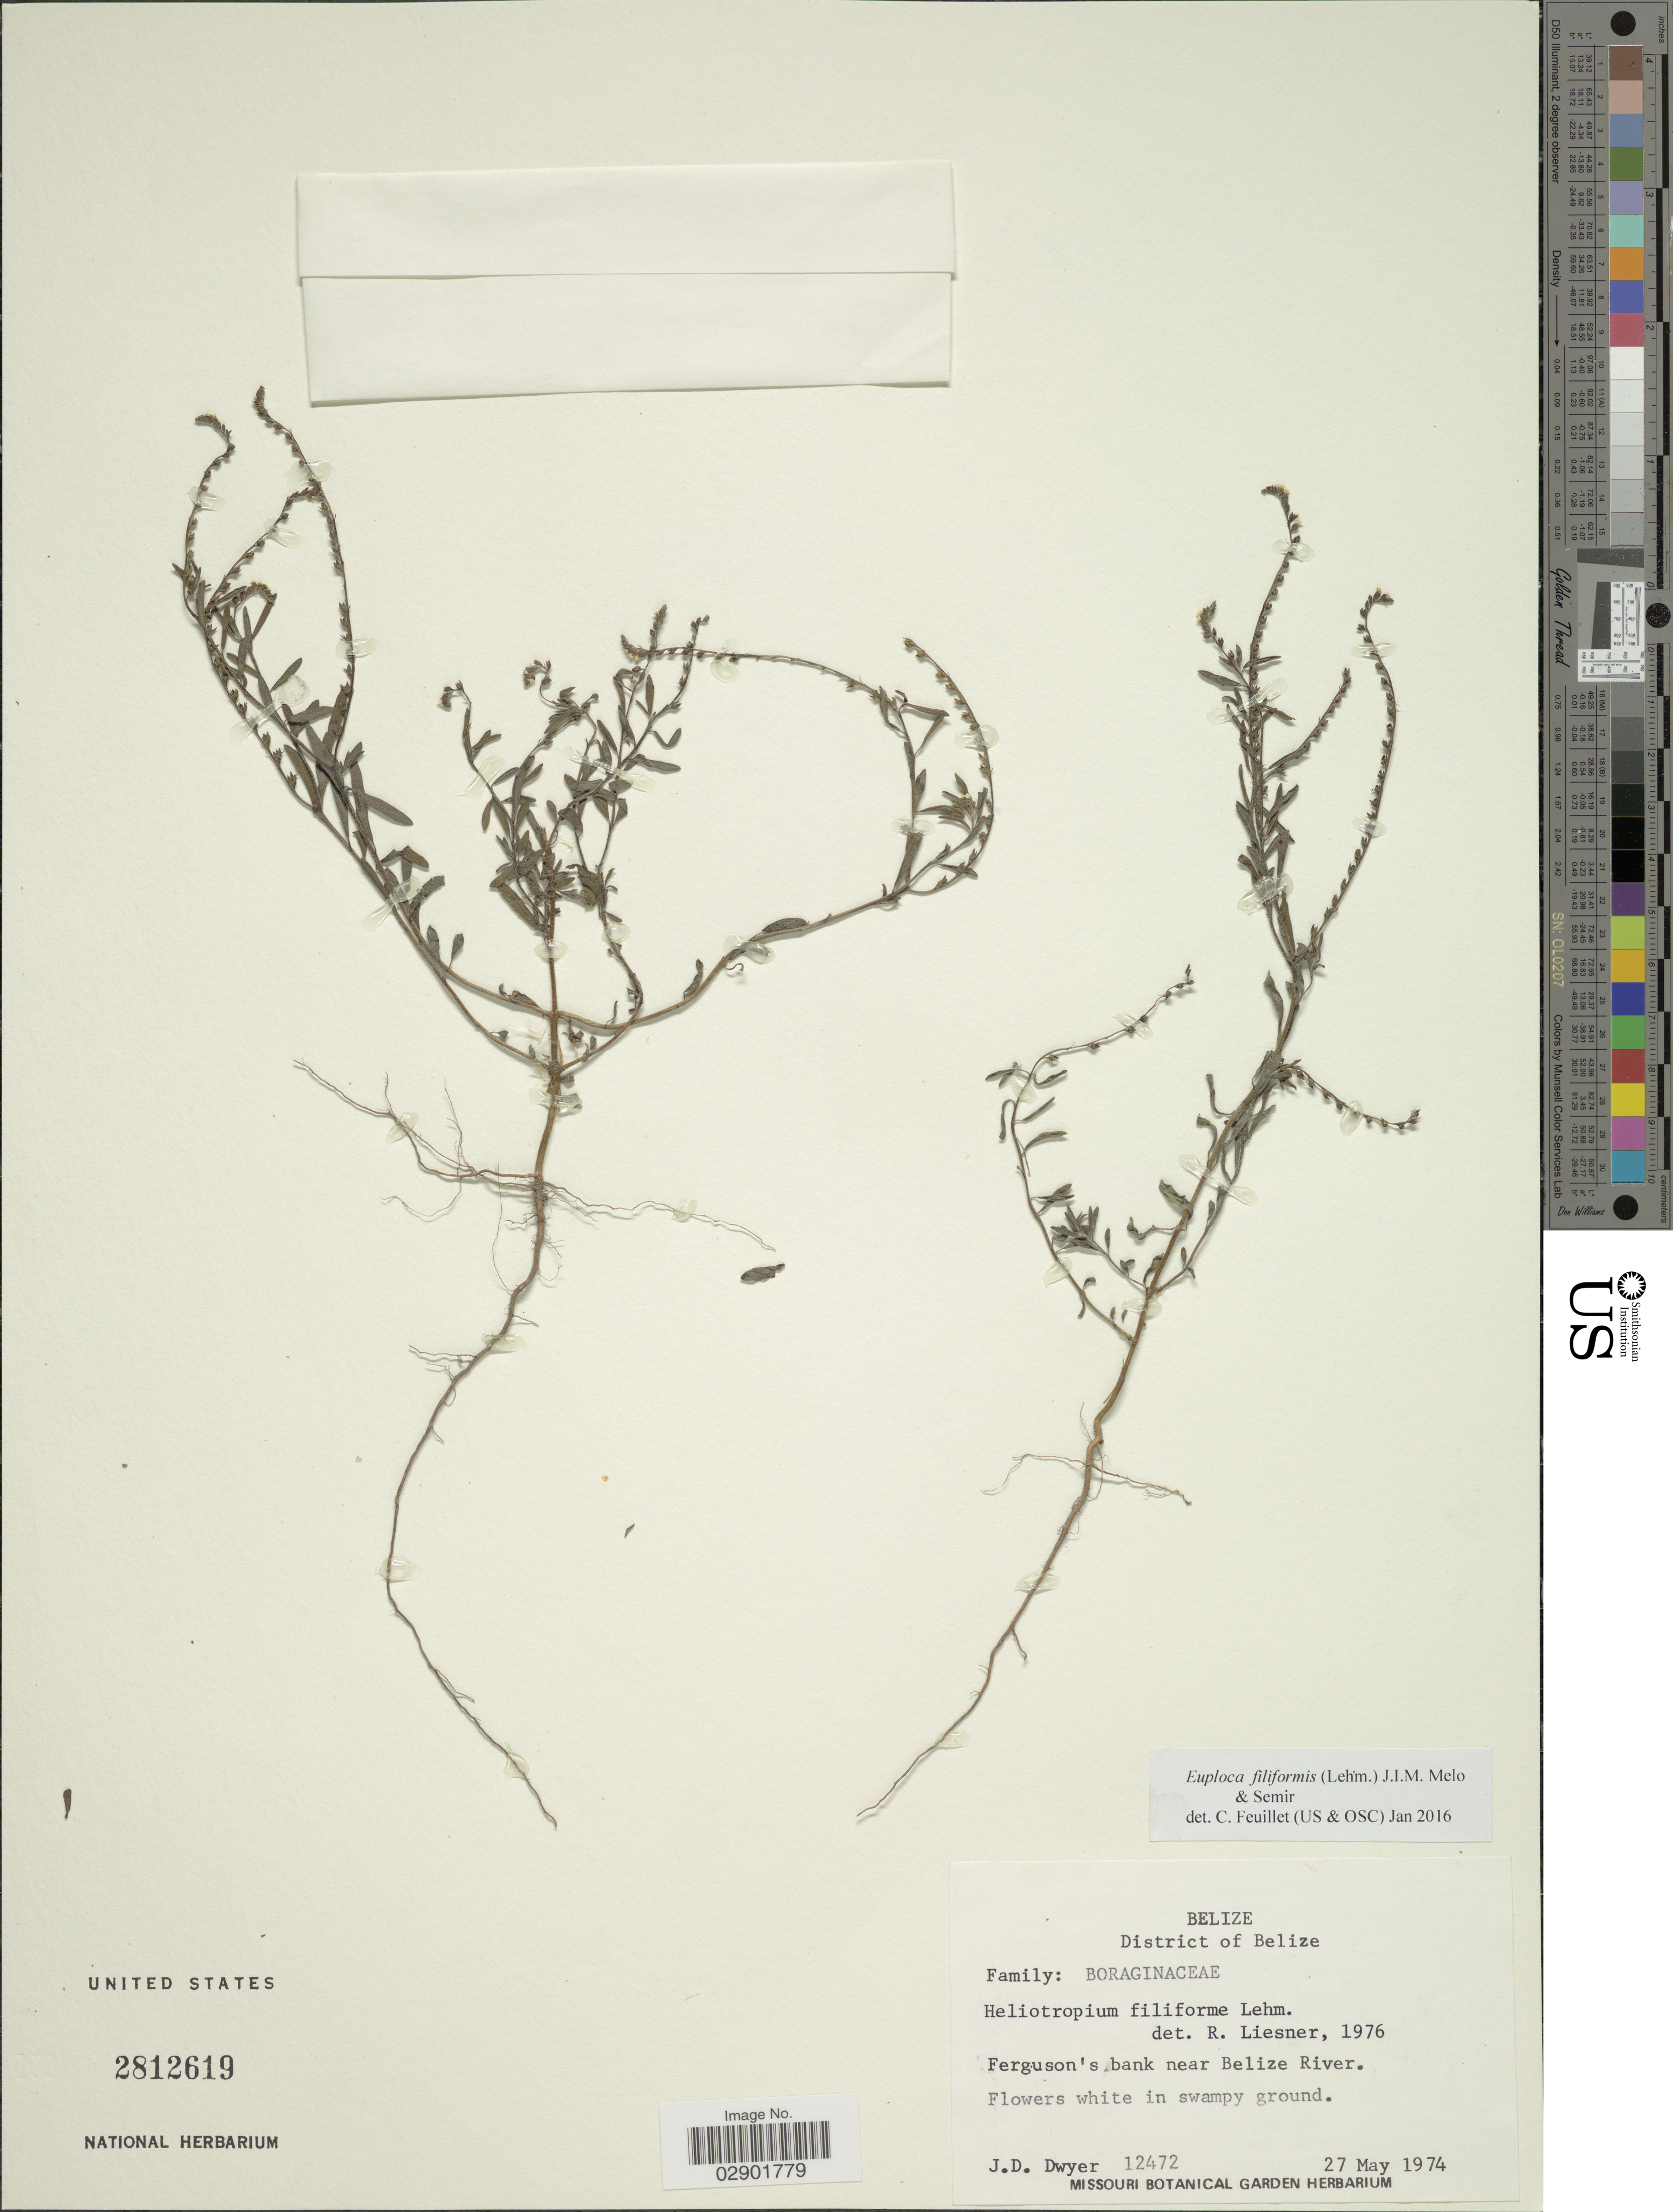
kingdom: Plantae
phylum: Tracheophyta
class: Magnoliopsida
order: Boraginales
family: Heliotropiaceae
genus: Euploca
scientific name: Euploca filiformis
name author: (Lehm.) J.I.M. Melo & Semir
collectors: J. D. Dwyer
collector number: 12472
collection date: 1974-05-27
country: Belize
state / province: Belize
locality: District of Belize. Ferguson's bank near Belize River.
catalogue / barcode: US 2812619